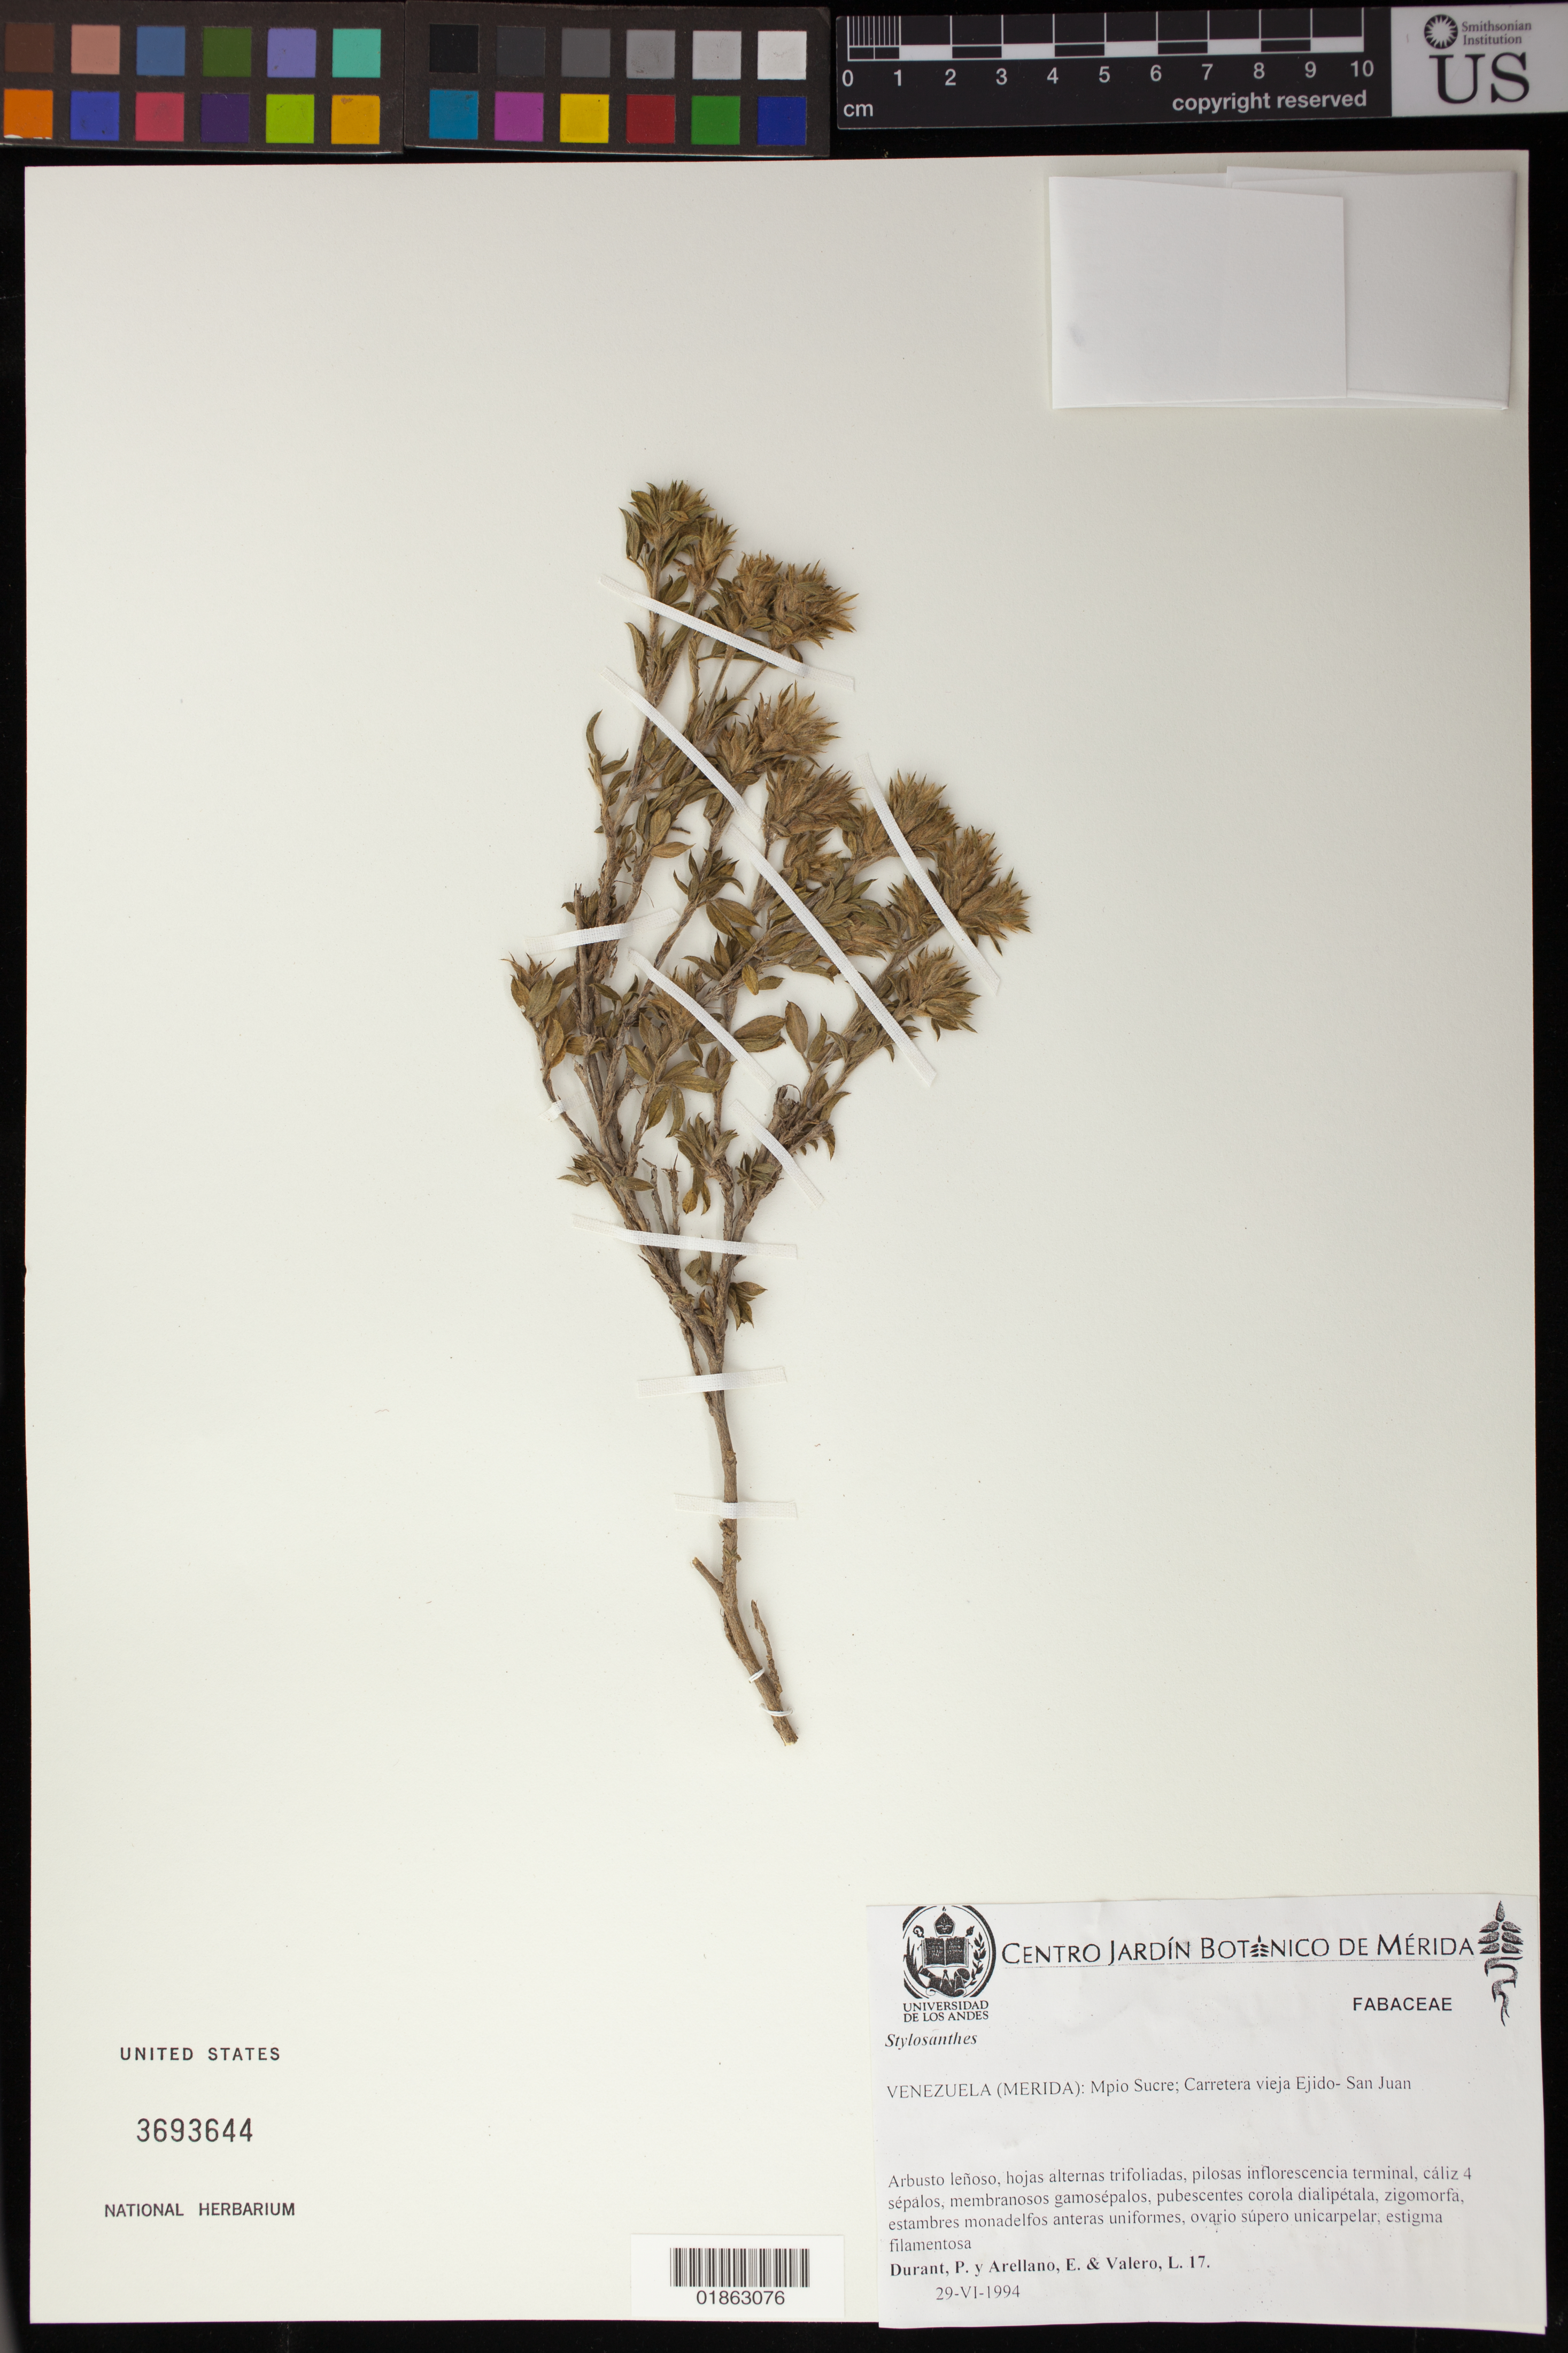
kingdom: Plantae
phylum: Tracheophyta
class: Magnoliopsida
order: Fabales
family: Fabaceae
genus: Stylosanthes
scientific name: Stylosanthes sp.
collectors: P. Durant, E. Arellano & L. Valero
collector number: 17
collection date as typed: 29-VI-1994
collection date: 1994-06-29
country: Venezuela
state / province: Sucre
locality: Carretera vieja Ejido-San Juan.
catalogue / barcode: US 3693644